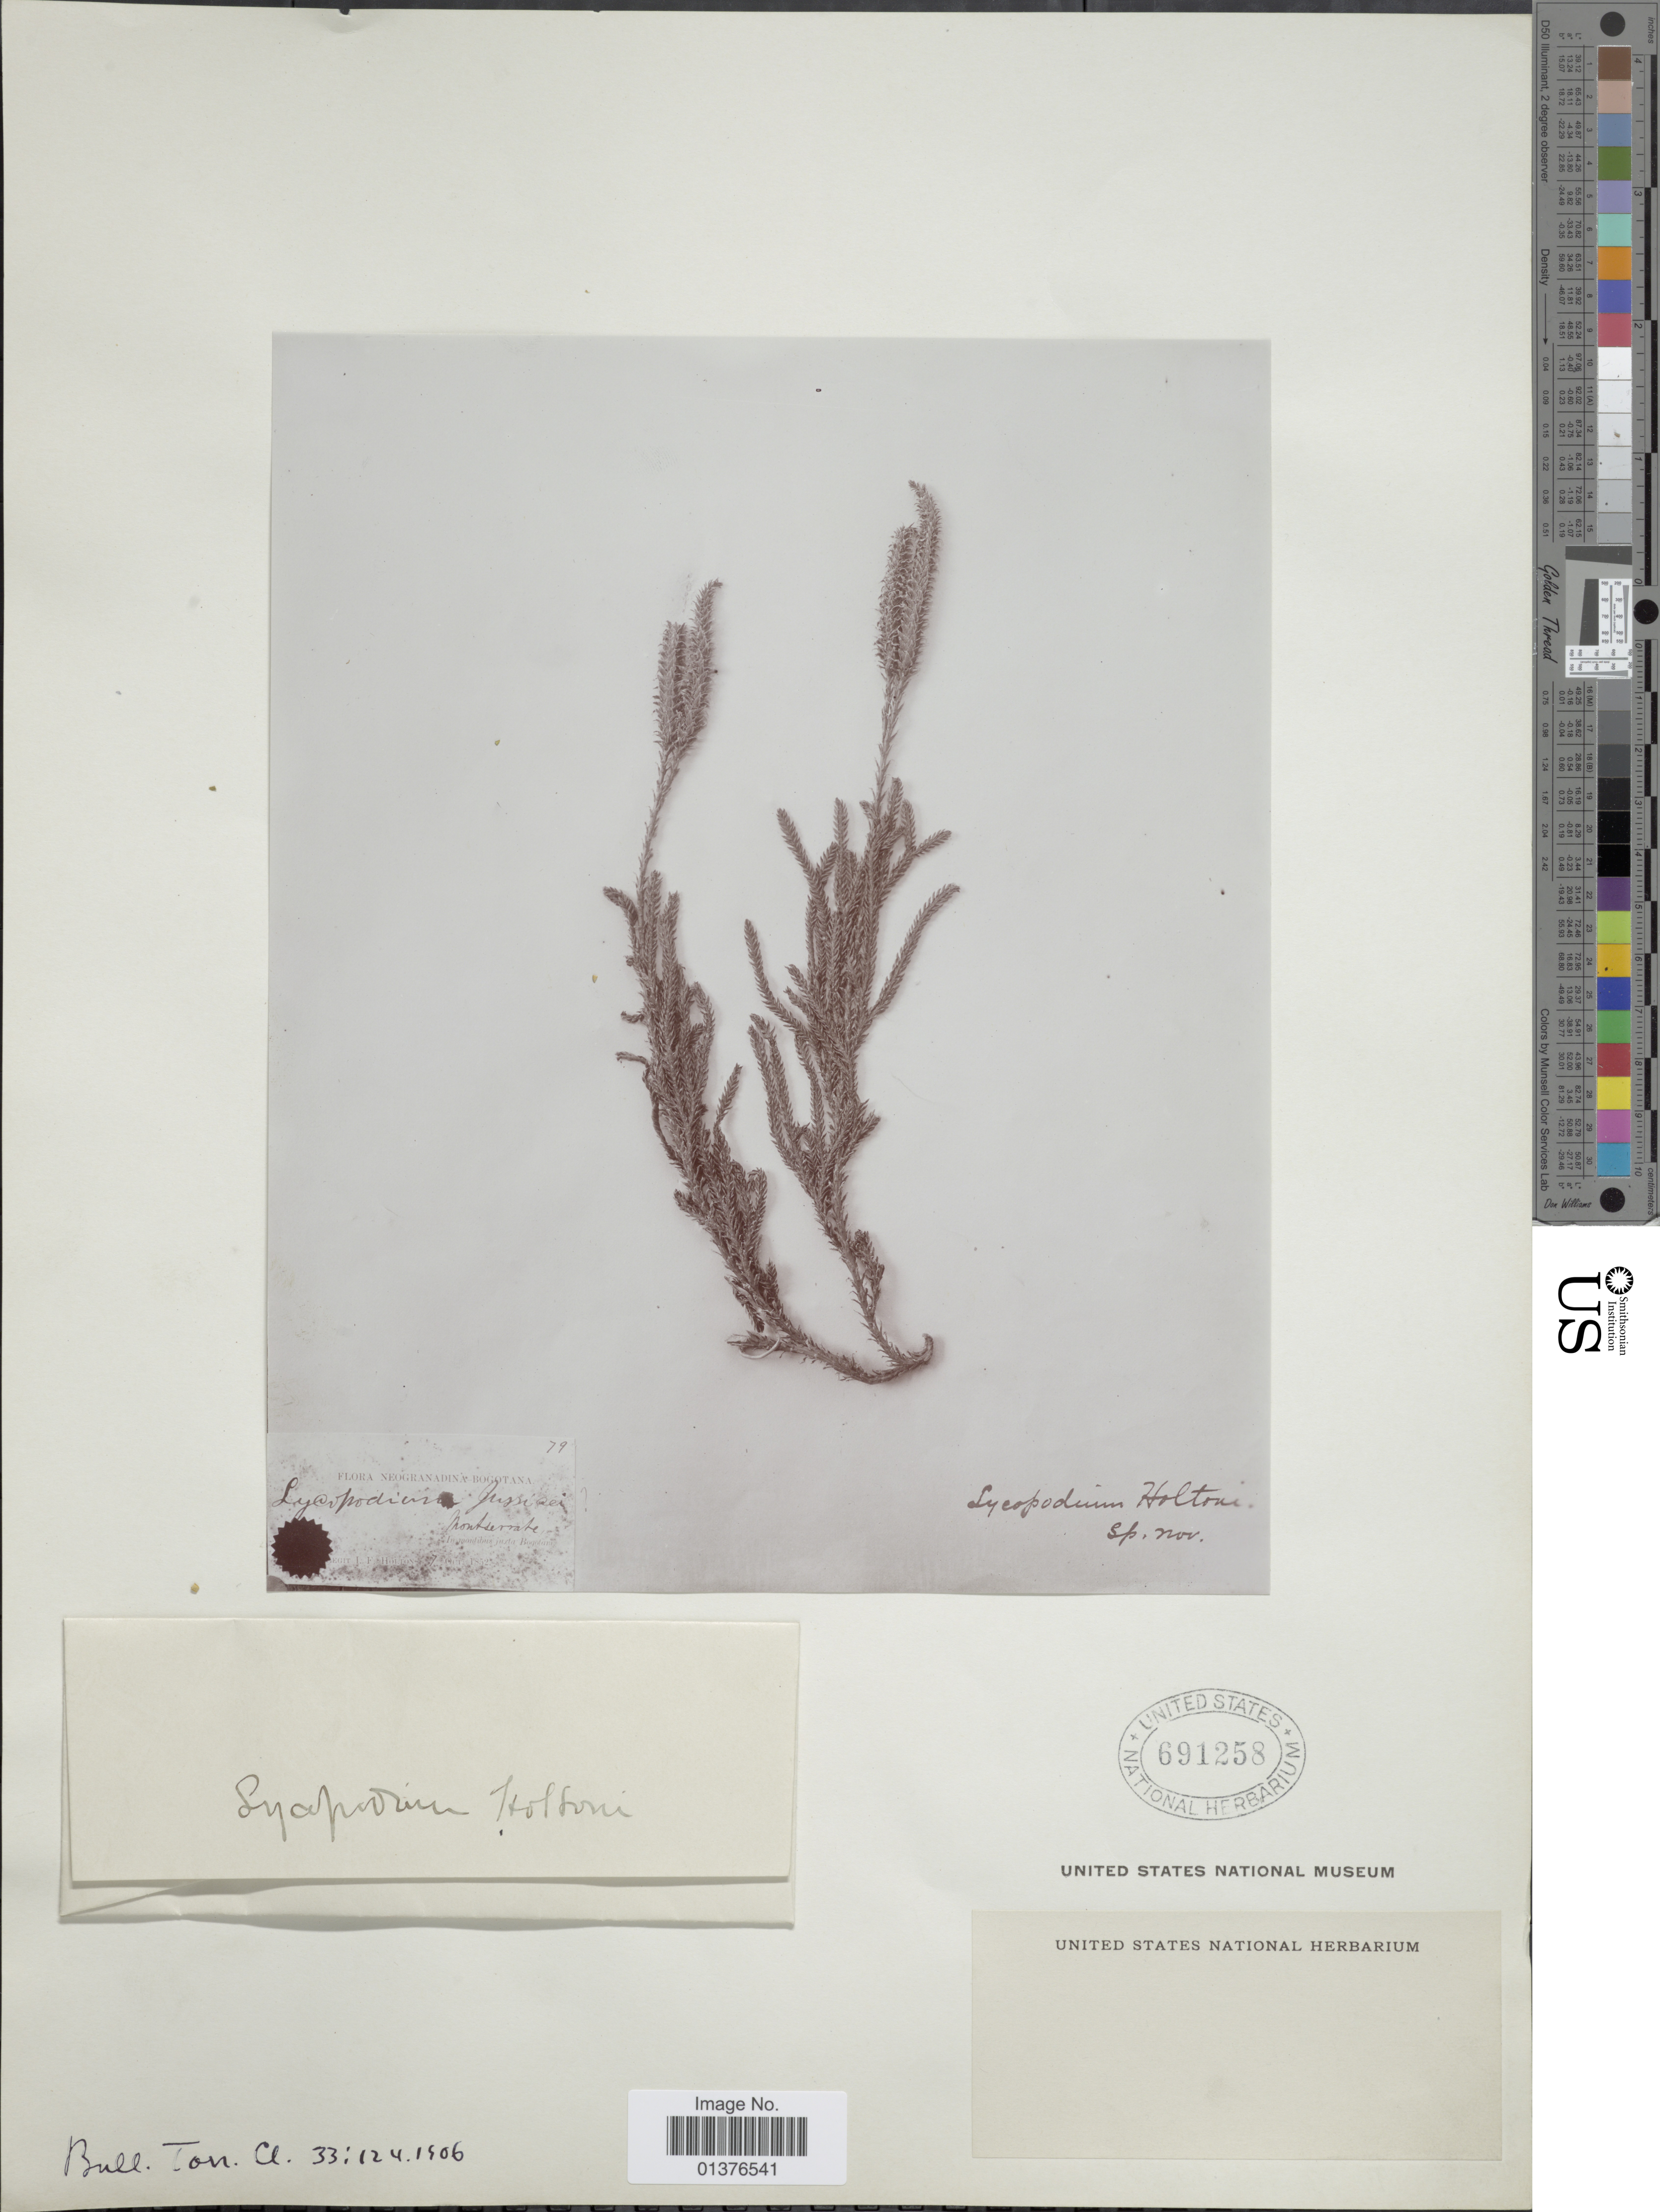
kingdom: Plantae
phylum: Tracheophyta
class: Lycopodiopsida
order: Lycopodiales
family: Lycopodiaceae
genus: Diphasium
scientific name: Diphasium jussiaei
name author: (Desv.) C. Presl ex Rothm.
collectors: I. Holton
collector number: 79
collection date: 1852-10-07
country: Colombia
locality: Flora Neogranadina-Bogotana, Montserrate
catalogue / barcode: US 691258